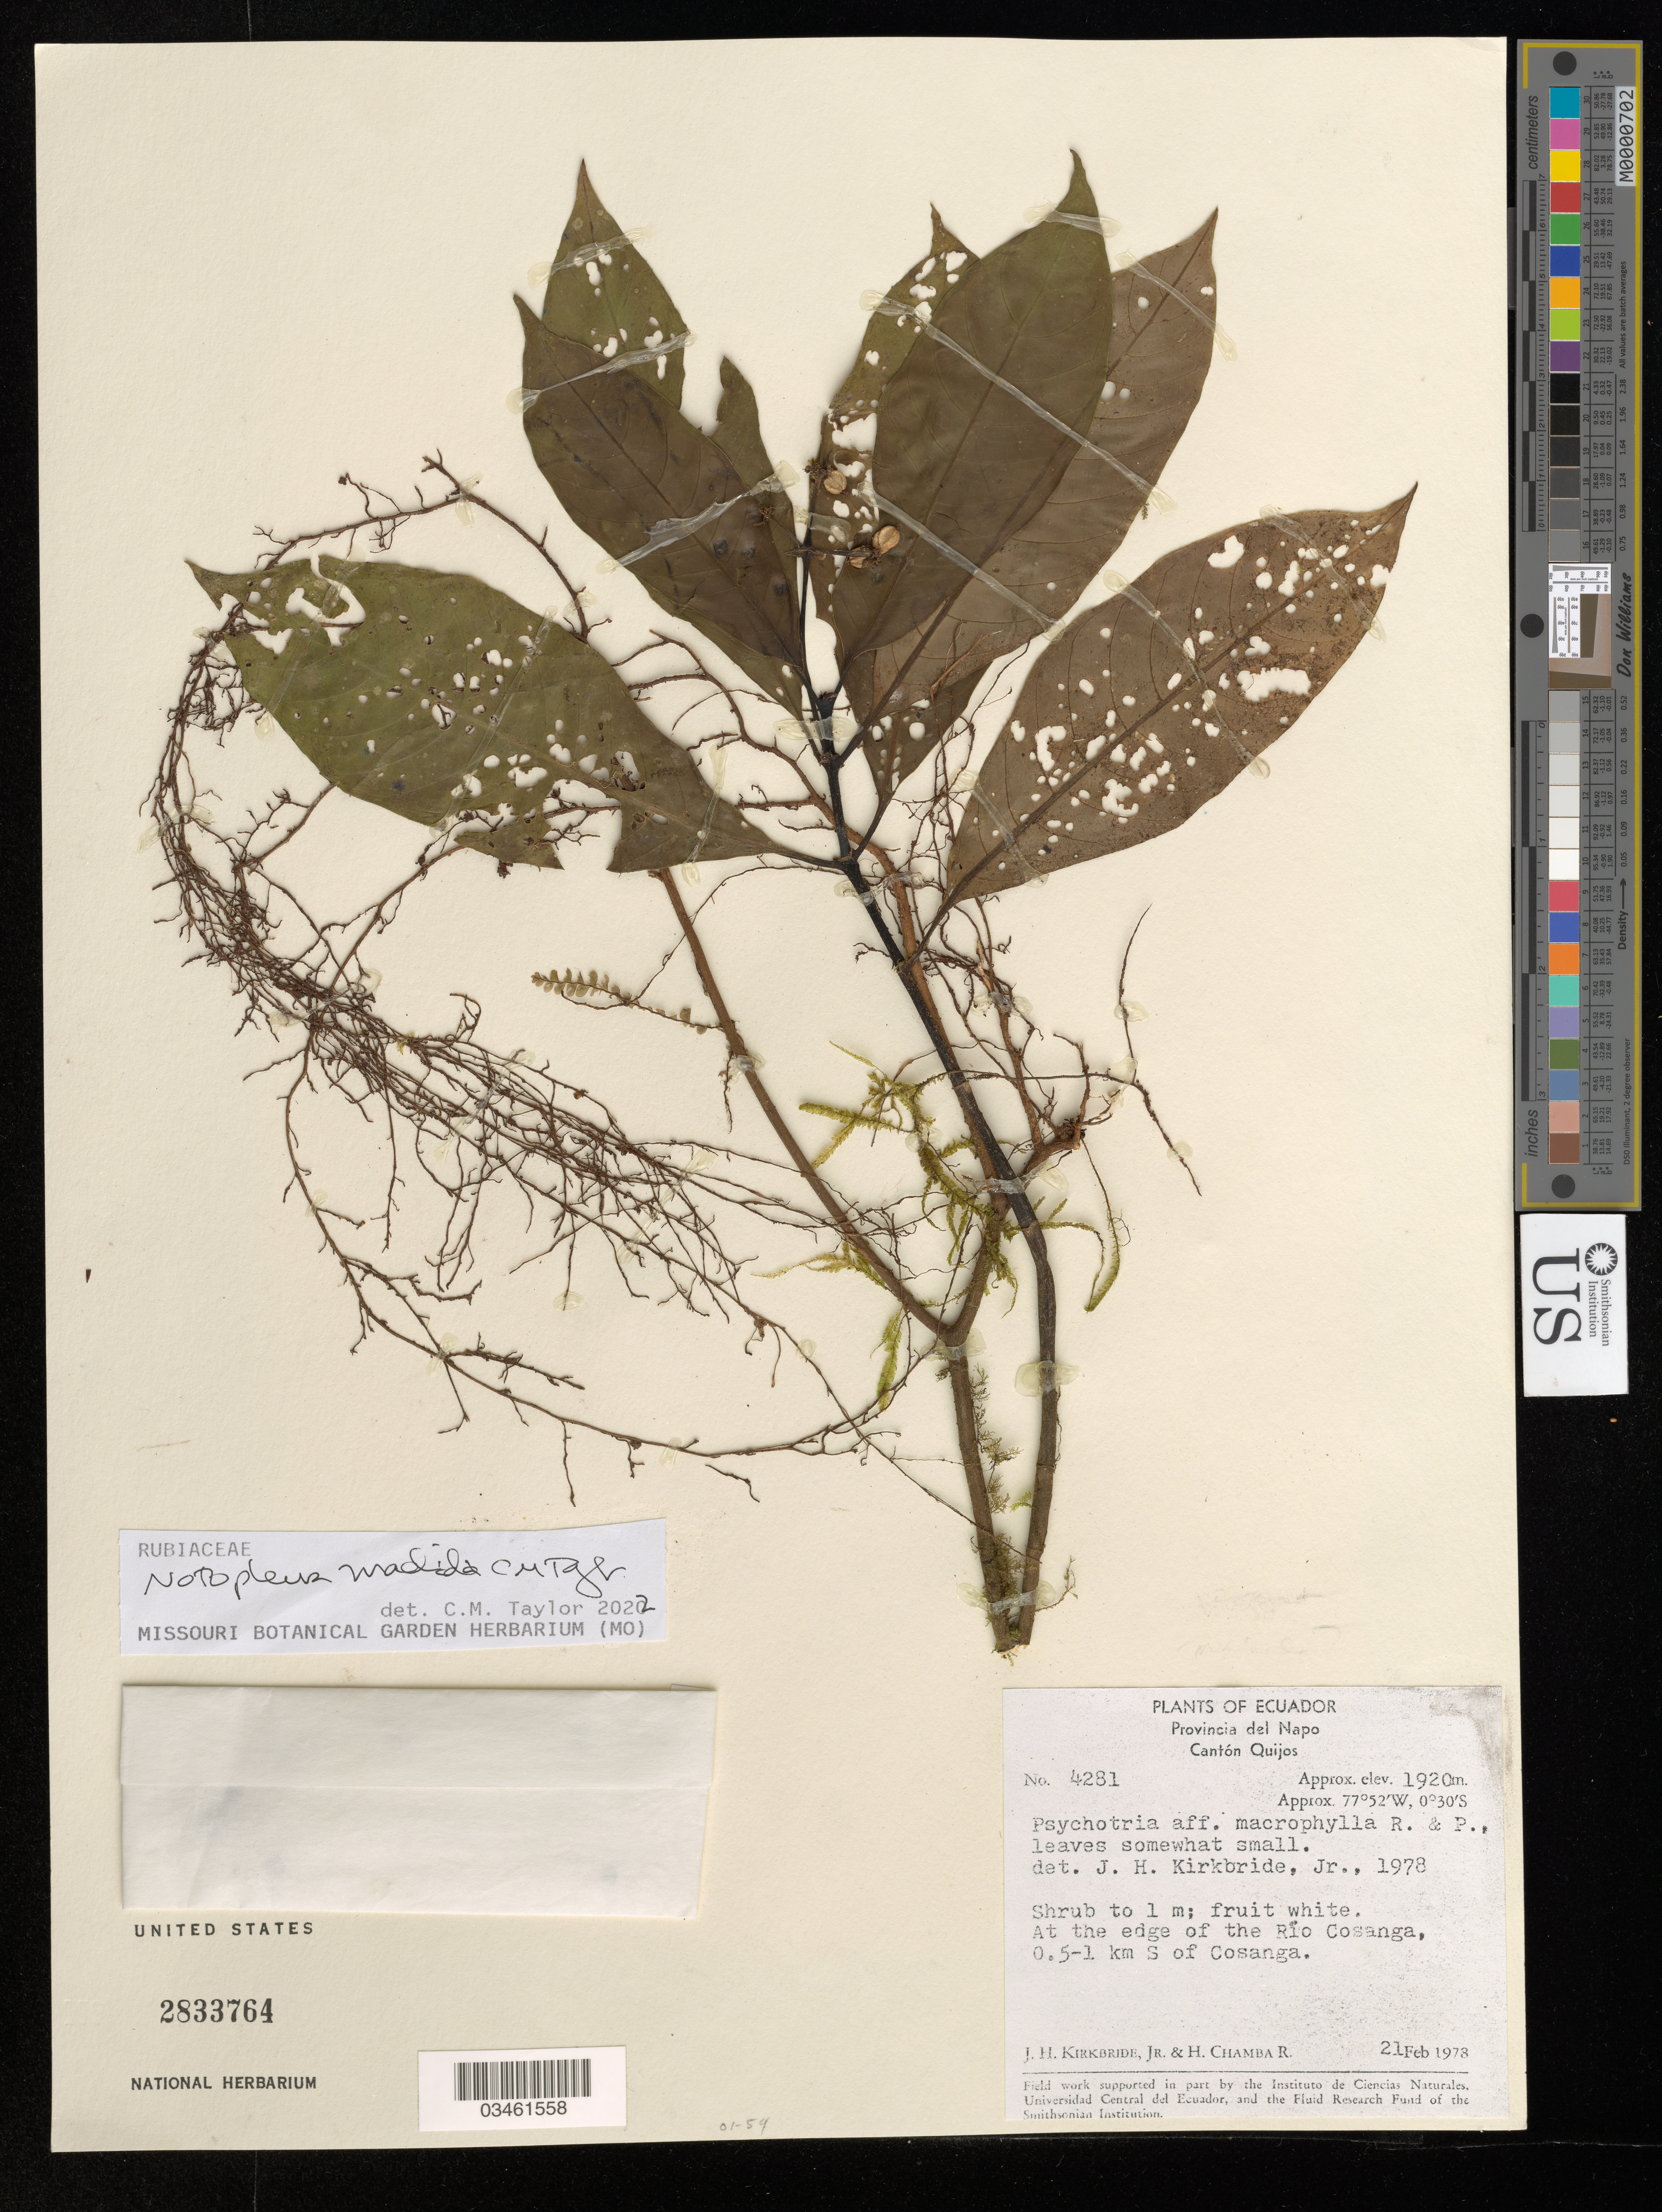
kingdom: Plantae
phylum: Tracheophyta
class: Magnoliopsida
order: Gentianales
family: Rubiaceae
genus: Notopleura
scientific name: Notopleura macrophylla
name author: (Ruiz & Pav.) C.M. Taylor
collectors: J. Kirkbride & H. Chamba-R.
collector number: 4281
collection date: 1978-02-21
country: Ecuador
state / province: Napo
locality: Cantón Quijos. At the edge of the Río Cosanga, 0.5-1 km S of Cosanga.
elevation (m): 1920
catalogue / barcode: US 2833764